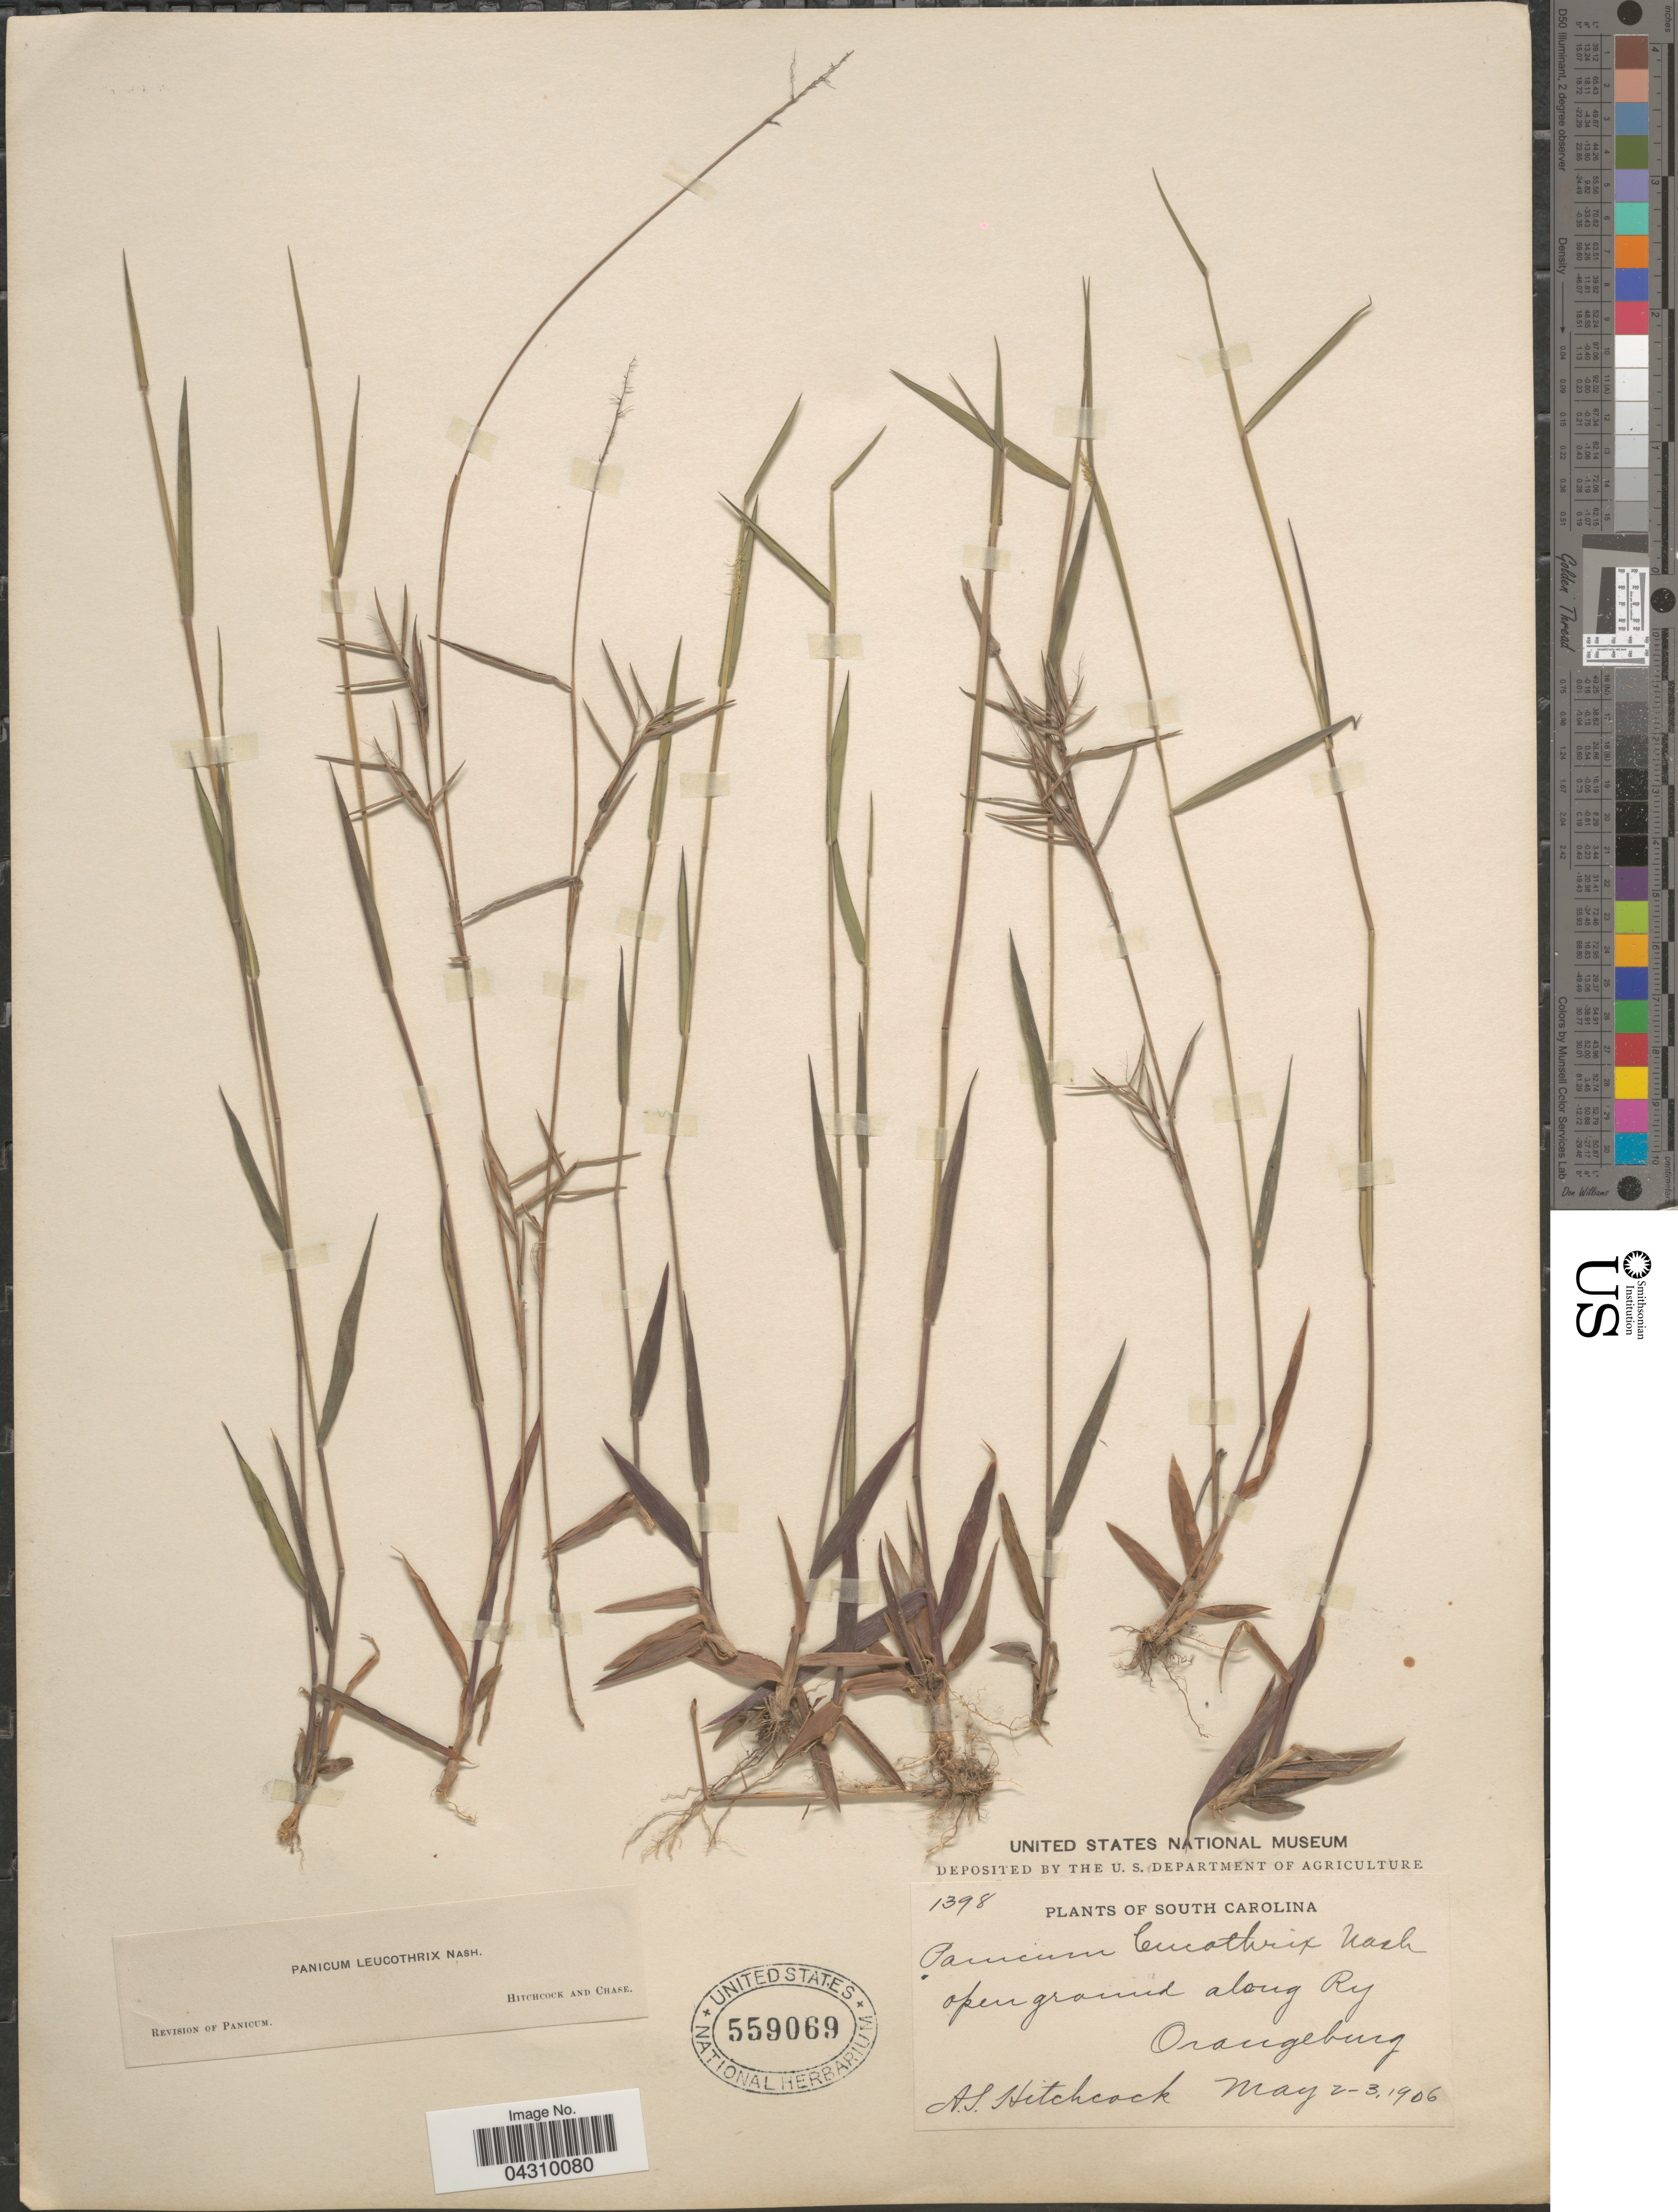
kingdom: Plantae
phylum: Tracheophyta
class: Liliopsida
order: Poales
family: Poaceae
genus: Dichanthelium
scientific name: Dichanthelium acuminatum var. acuminatum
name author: (Sw.) Gould & C.A. Clark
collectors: A. S. Hitchcock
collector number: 1398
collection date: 1906-05-02/1906-05-03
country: United States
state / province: South Carolina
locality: Open ground along Ry. Orangeburg.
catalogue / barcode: US 559069